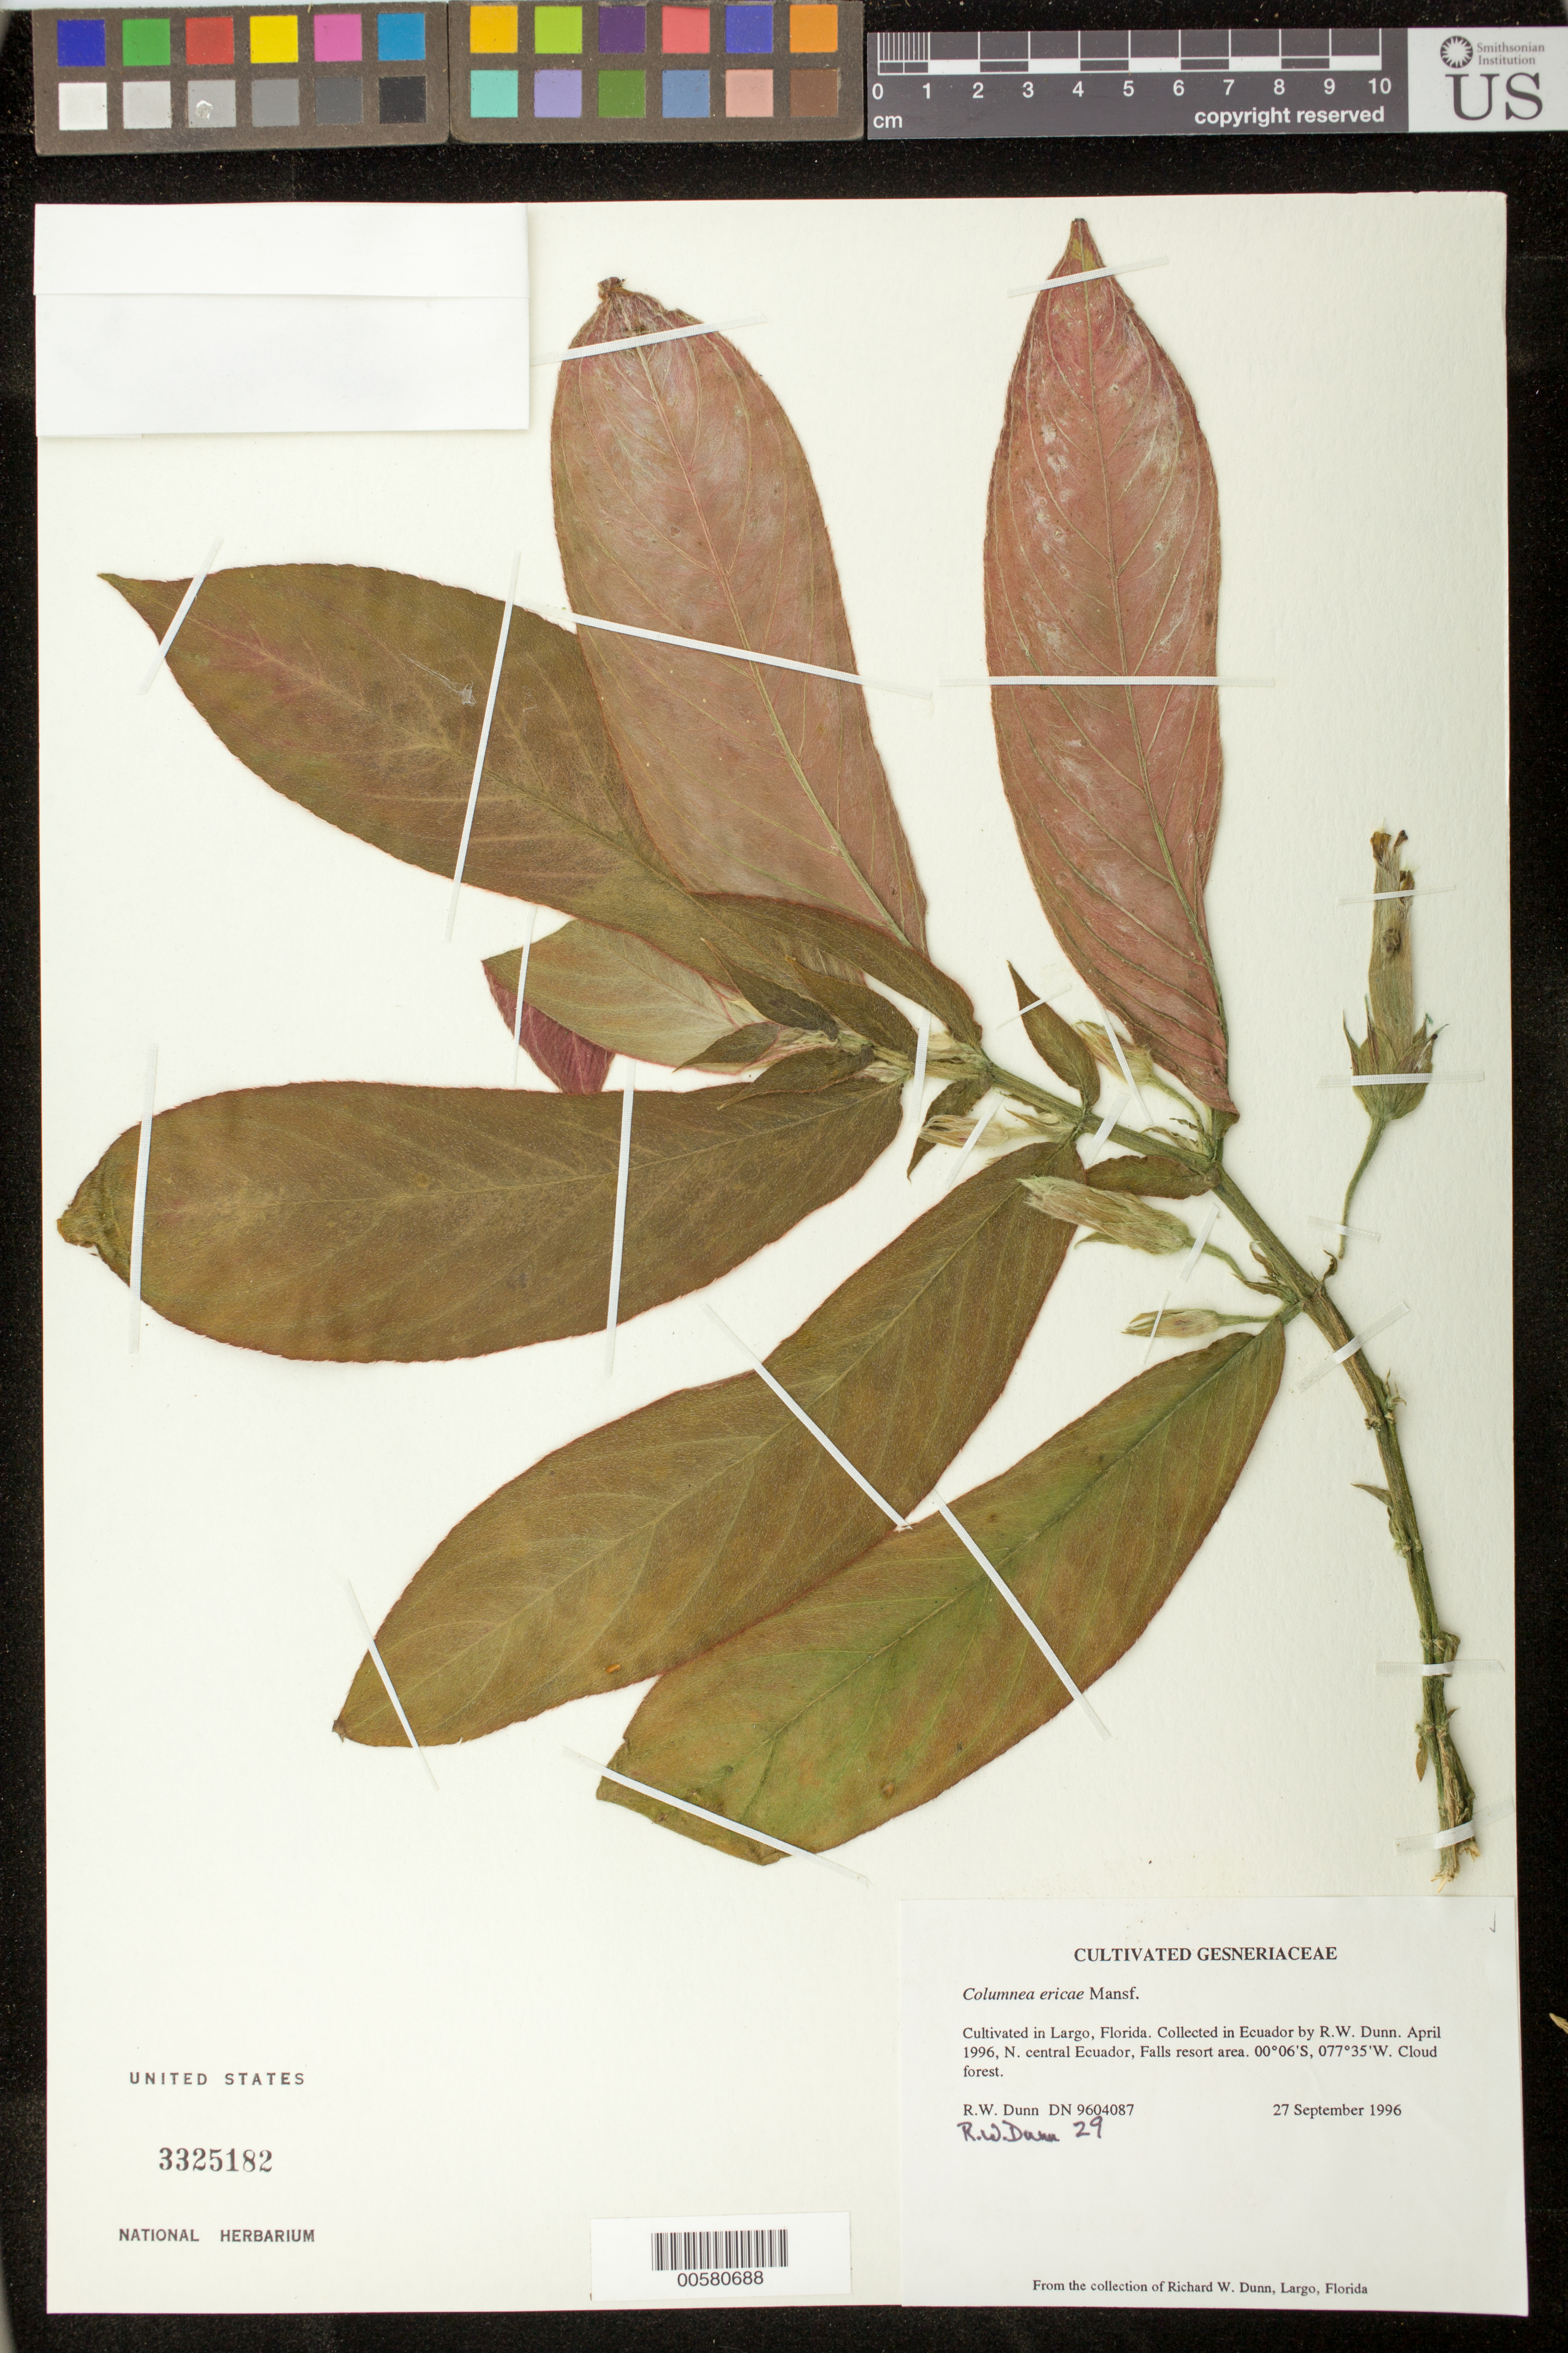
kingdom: Plantae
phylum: Tracheophyta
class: Magnoliopsida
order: Lamiales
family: Gesneriaceae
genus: Columnea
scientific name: Columnea ericae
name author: Mansf.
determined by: Skog, Laurence E.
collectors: R. Dunn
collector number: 29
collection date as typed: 27 Sep 1996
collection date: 1996-09-27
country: Ecuador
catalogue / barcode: US 3325182